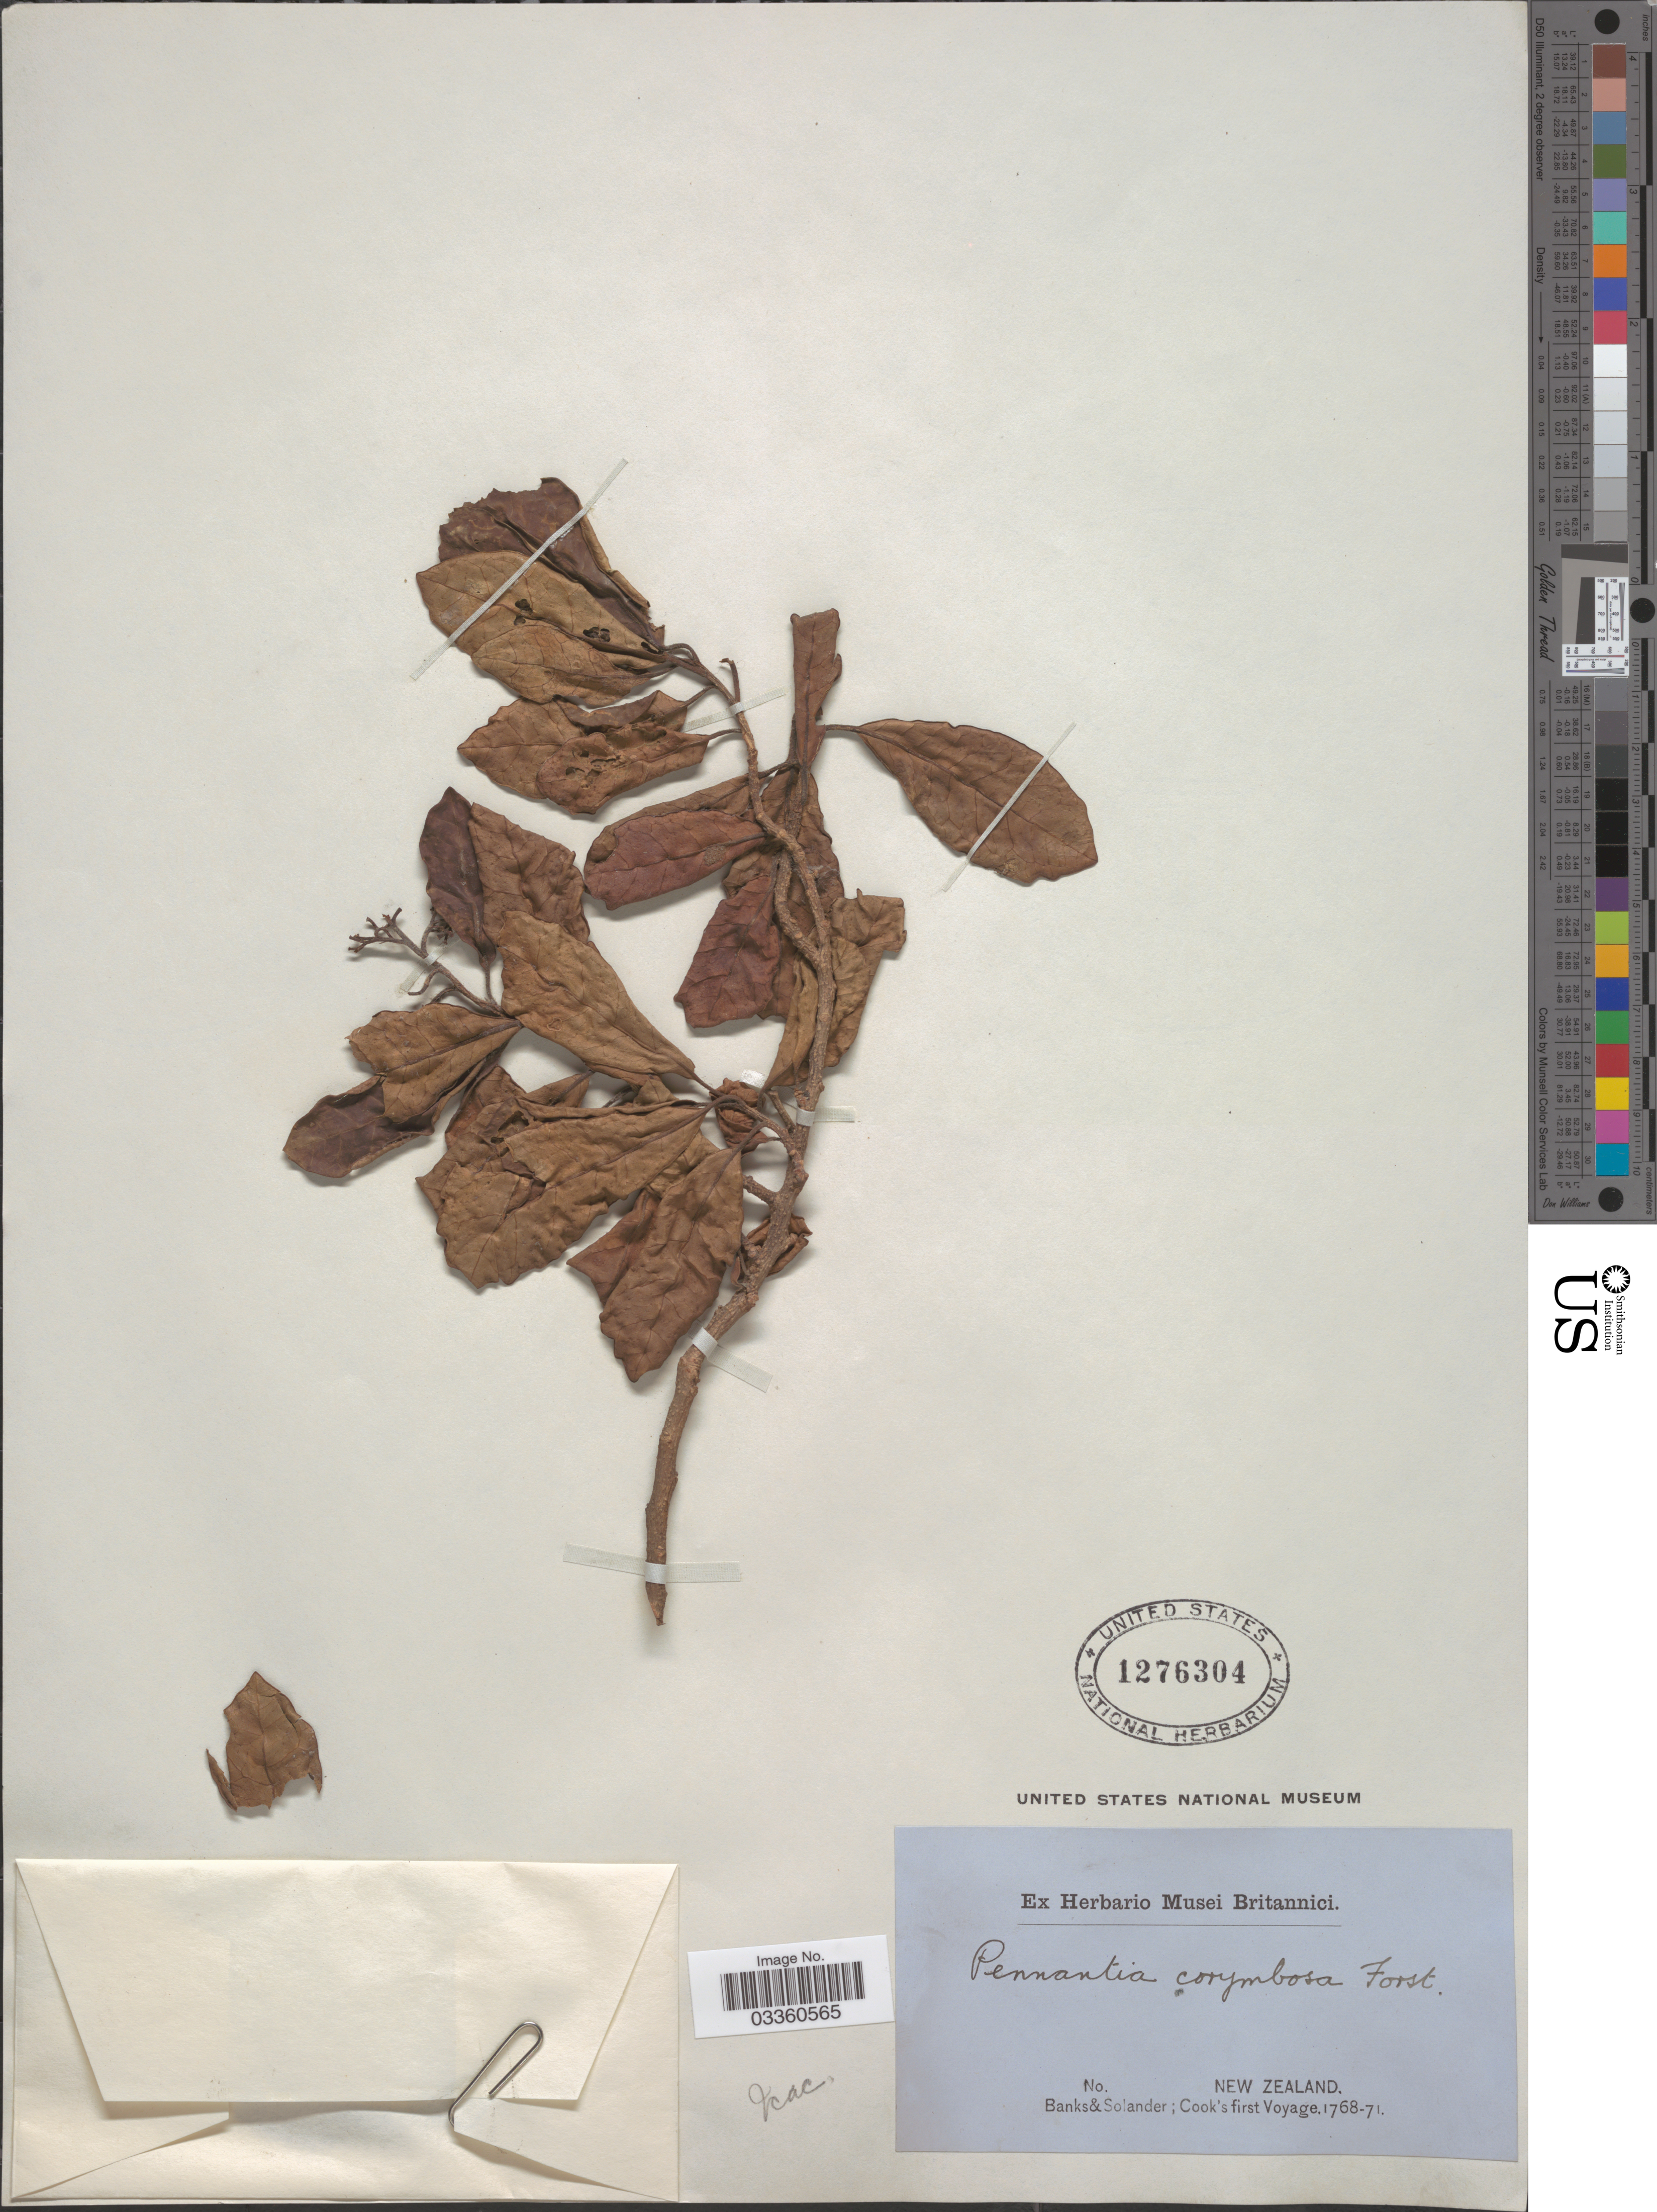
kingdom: Plantae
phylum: Tracheophyta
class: Magnoliopsida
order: Apiales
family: Pennantiaceae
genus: Pennantia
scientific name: Pennantia corymbosa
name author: J.R. Forst. & G. Forst.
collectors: -- Banks & -- Solander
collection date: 1768/1771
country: New Zealand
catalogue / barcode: US 1276304